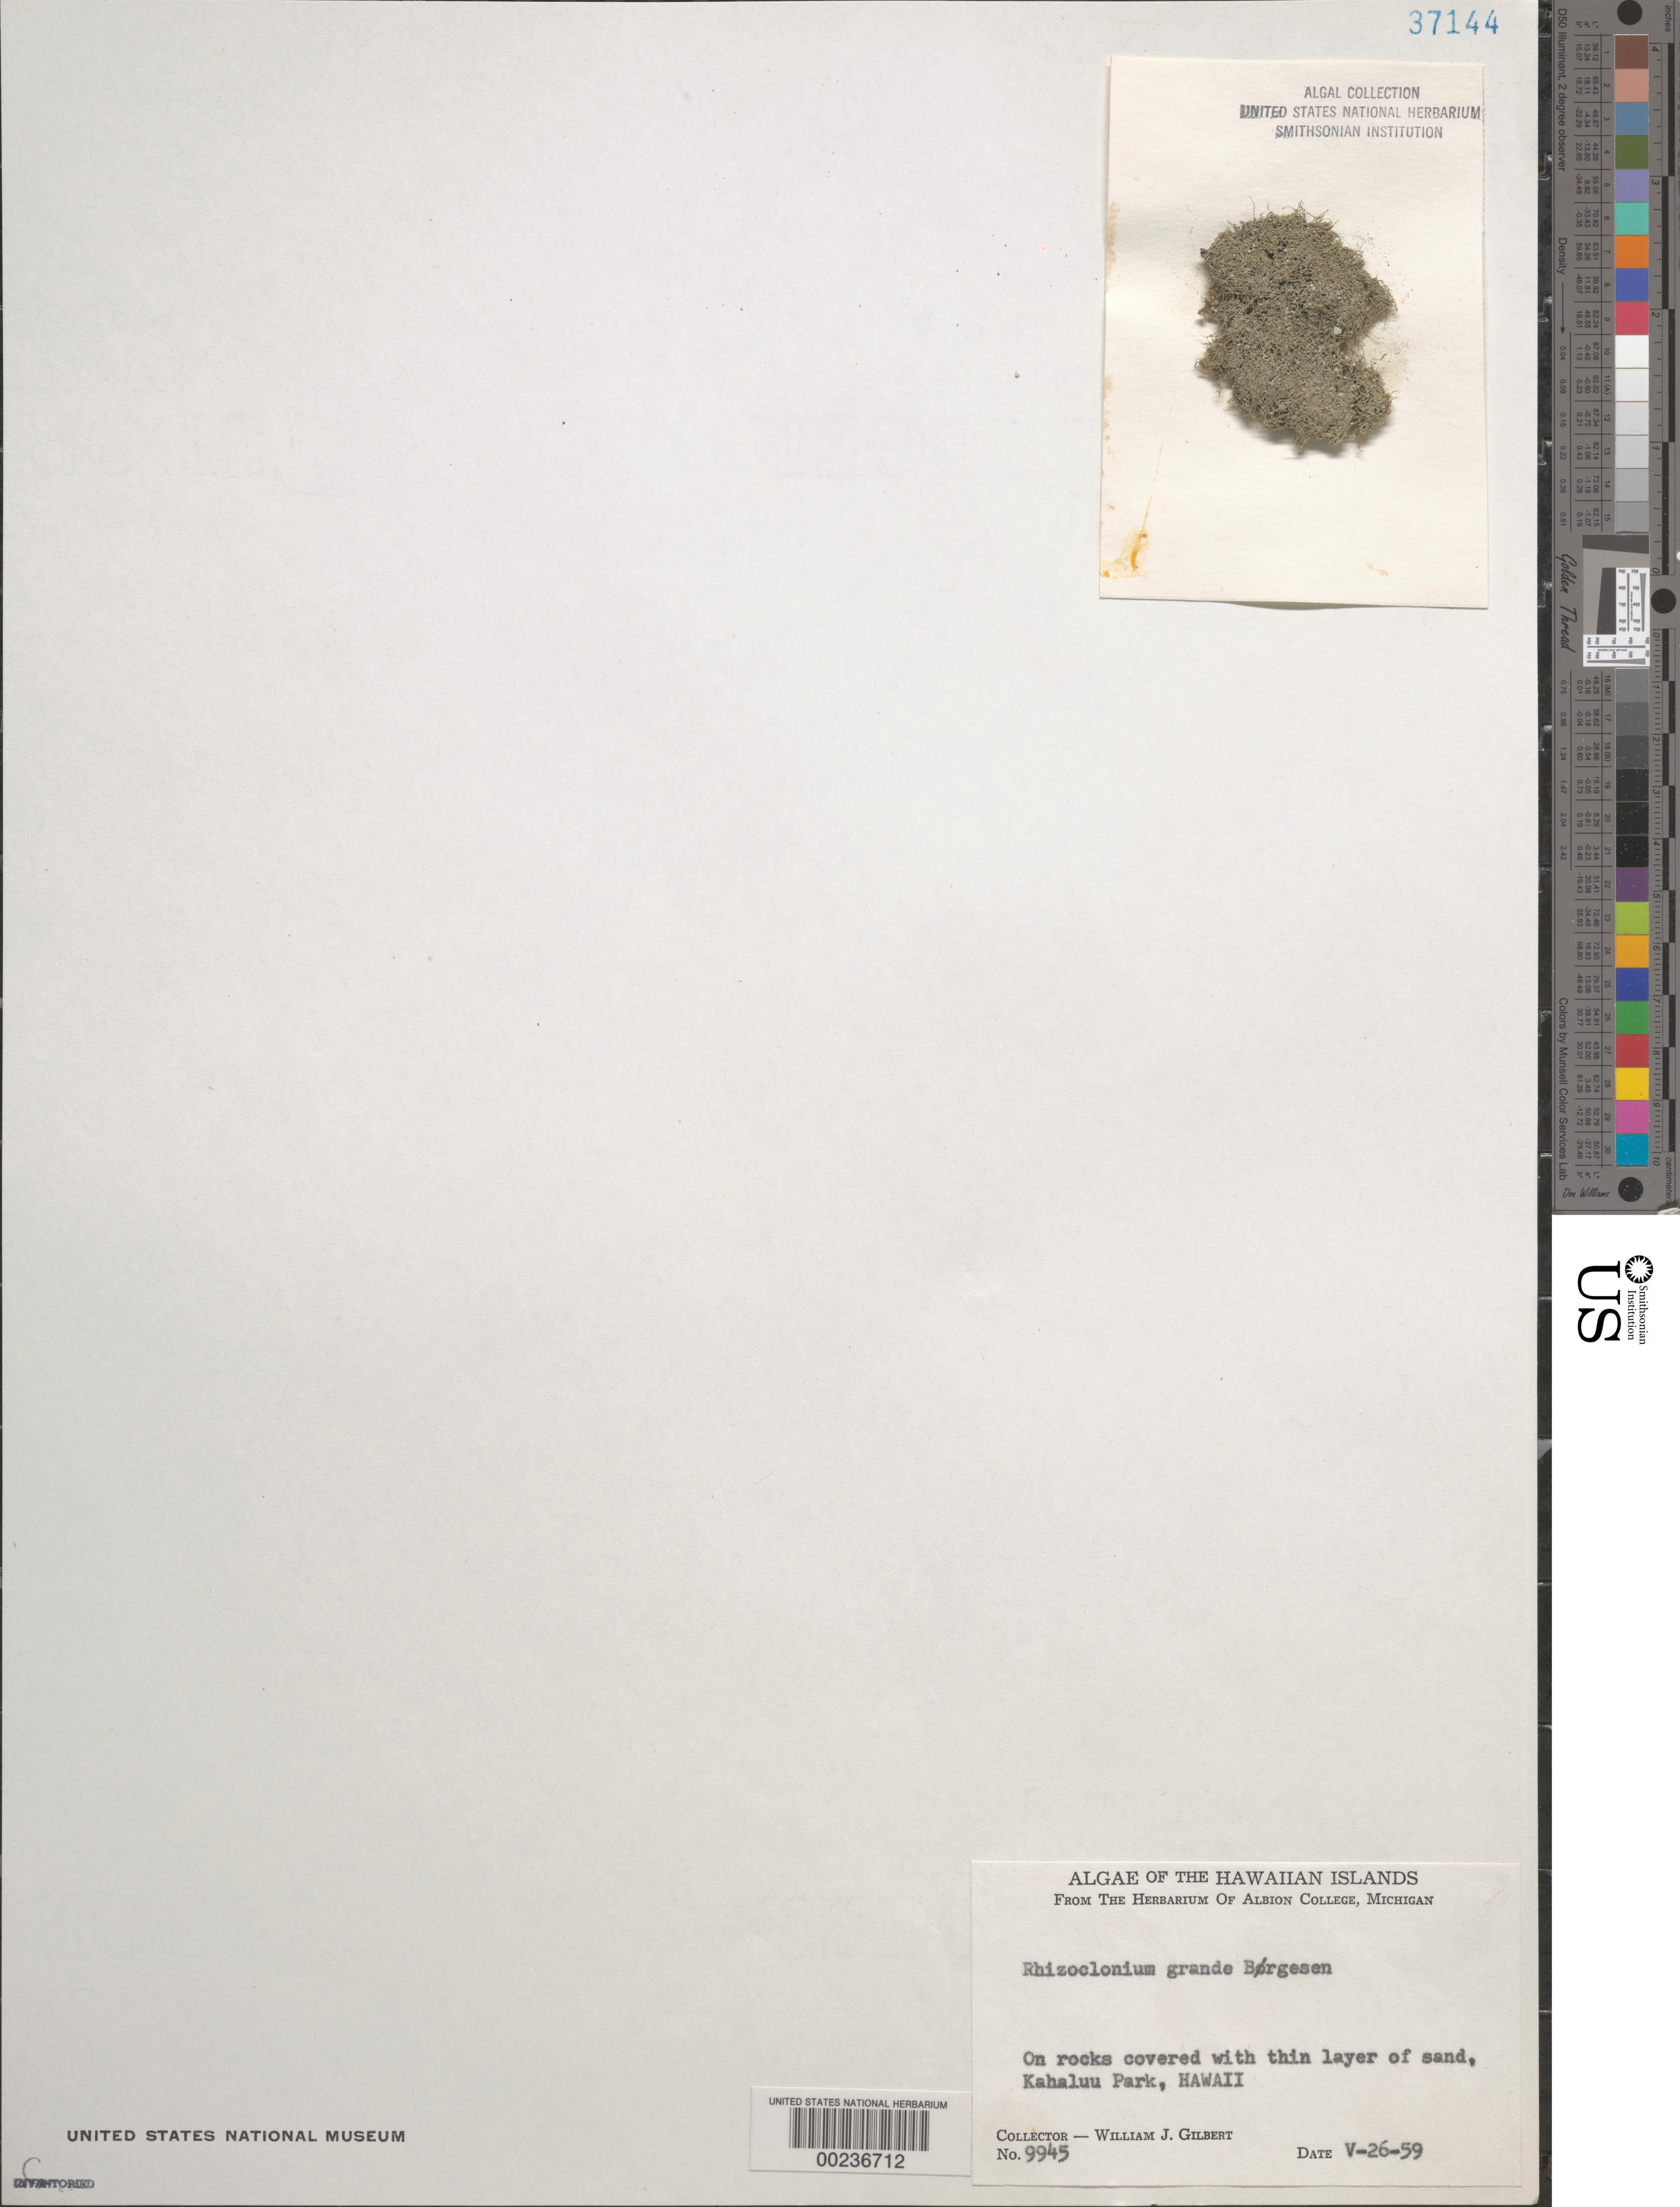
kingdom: Plantae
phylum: Chlorophyta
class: Ulvophyceae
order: Cladophorales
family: Cladophoraceae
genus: Rhizoclonium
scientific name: Rhizoclonium grande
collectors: W. J. Gilbert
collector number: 9945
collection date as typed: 26 May 1959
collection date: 1959-05-26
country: United States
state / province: Hawaii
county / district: Hawaii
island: Hawaii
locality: Kahaluu Park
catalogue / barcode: US 37144